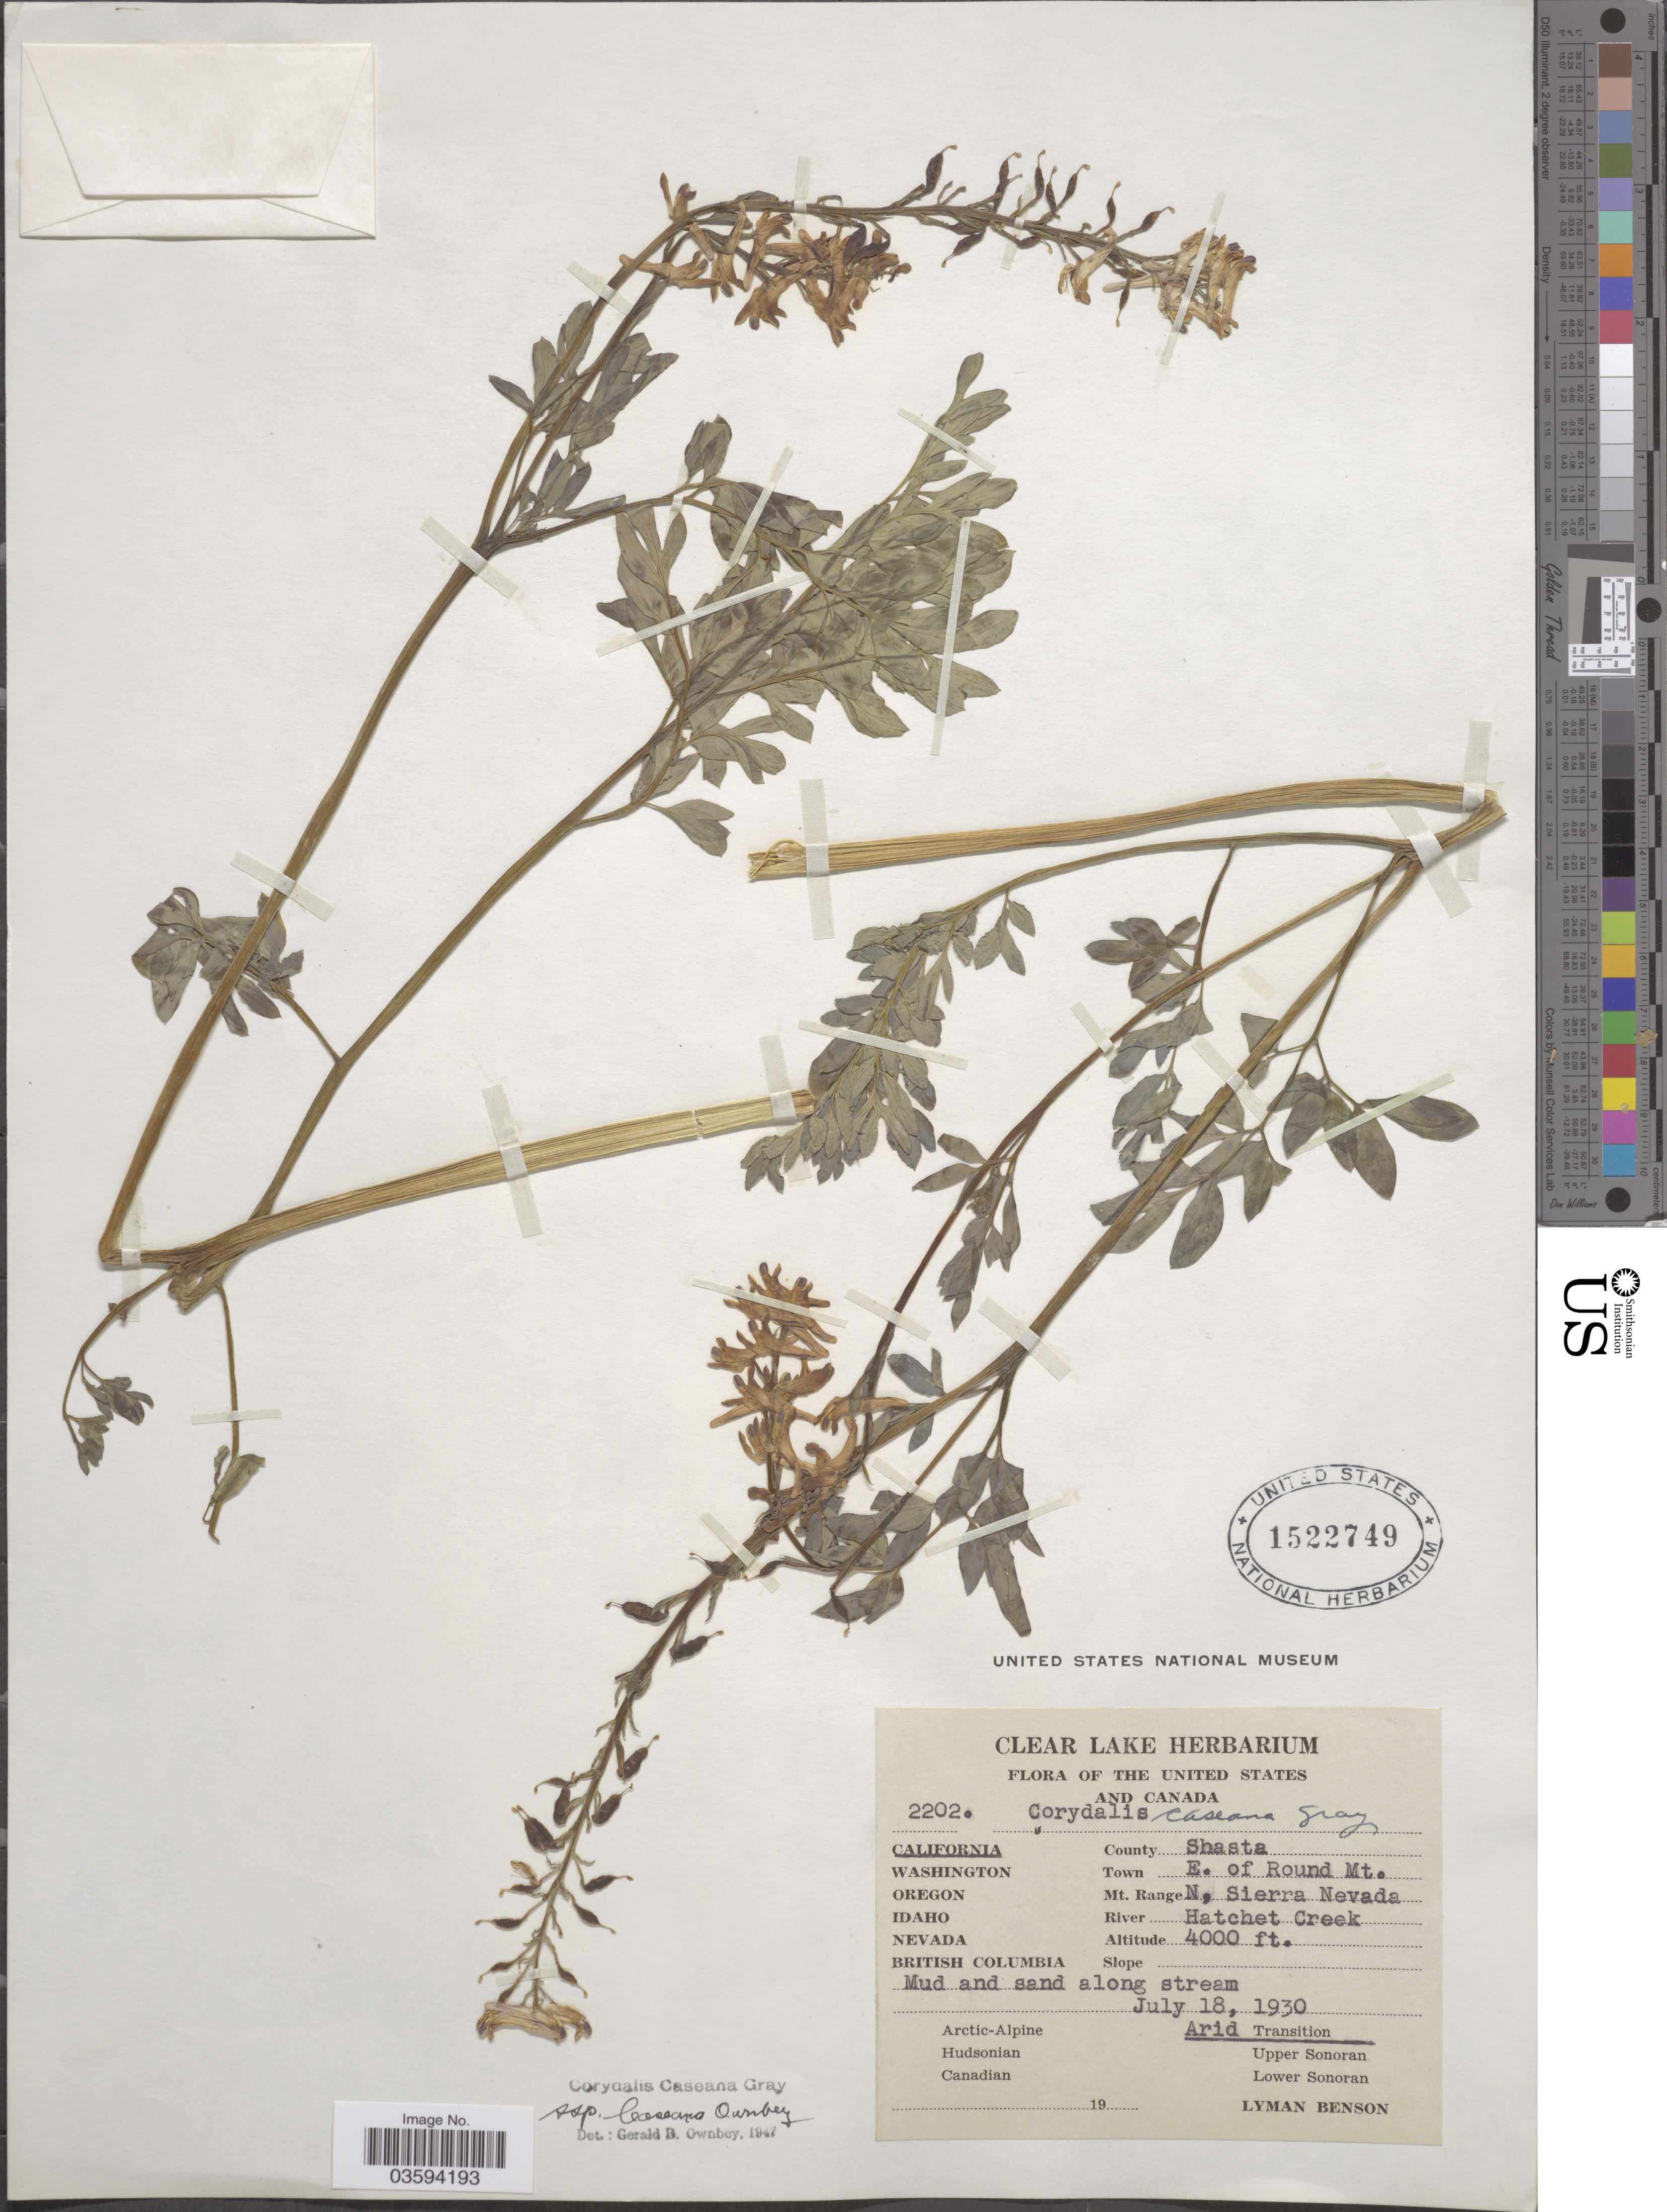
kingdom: Plantae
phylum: Tracheophyta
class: Magnoliopsida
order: Ranunculales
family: Papaveraceae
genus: Corydalis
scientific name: Corydalis caseana subsp. caseana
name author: A. Gray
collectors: L. D. Benson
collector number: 2202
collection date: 1930-07-18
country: United States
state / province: California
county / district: Shasta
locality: County Shasta, Town E. of Round Mt., Mt. Range N, Sierra Nevada. River Hatchet Creek. Arid Transition.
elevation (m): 1219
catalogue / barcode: US 1522749